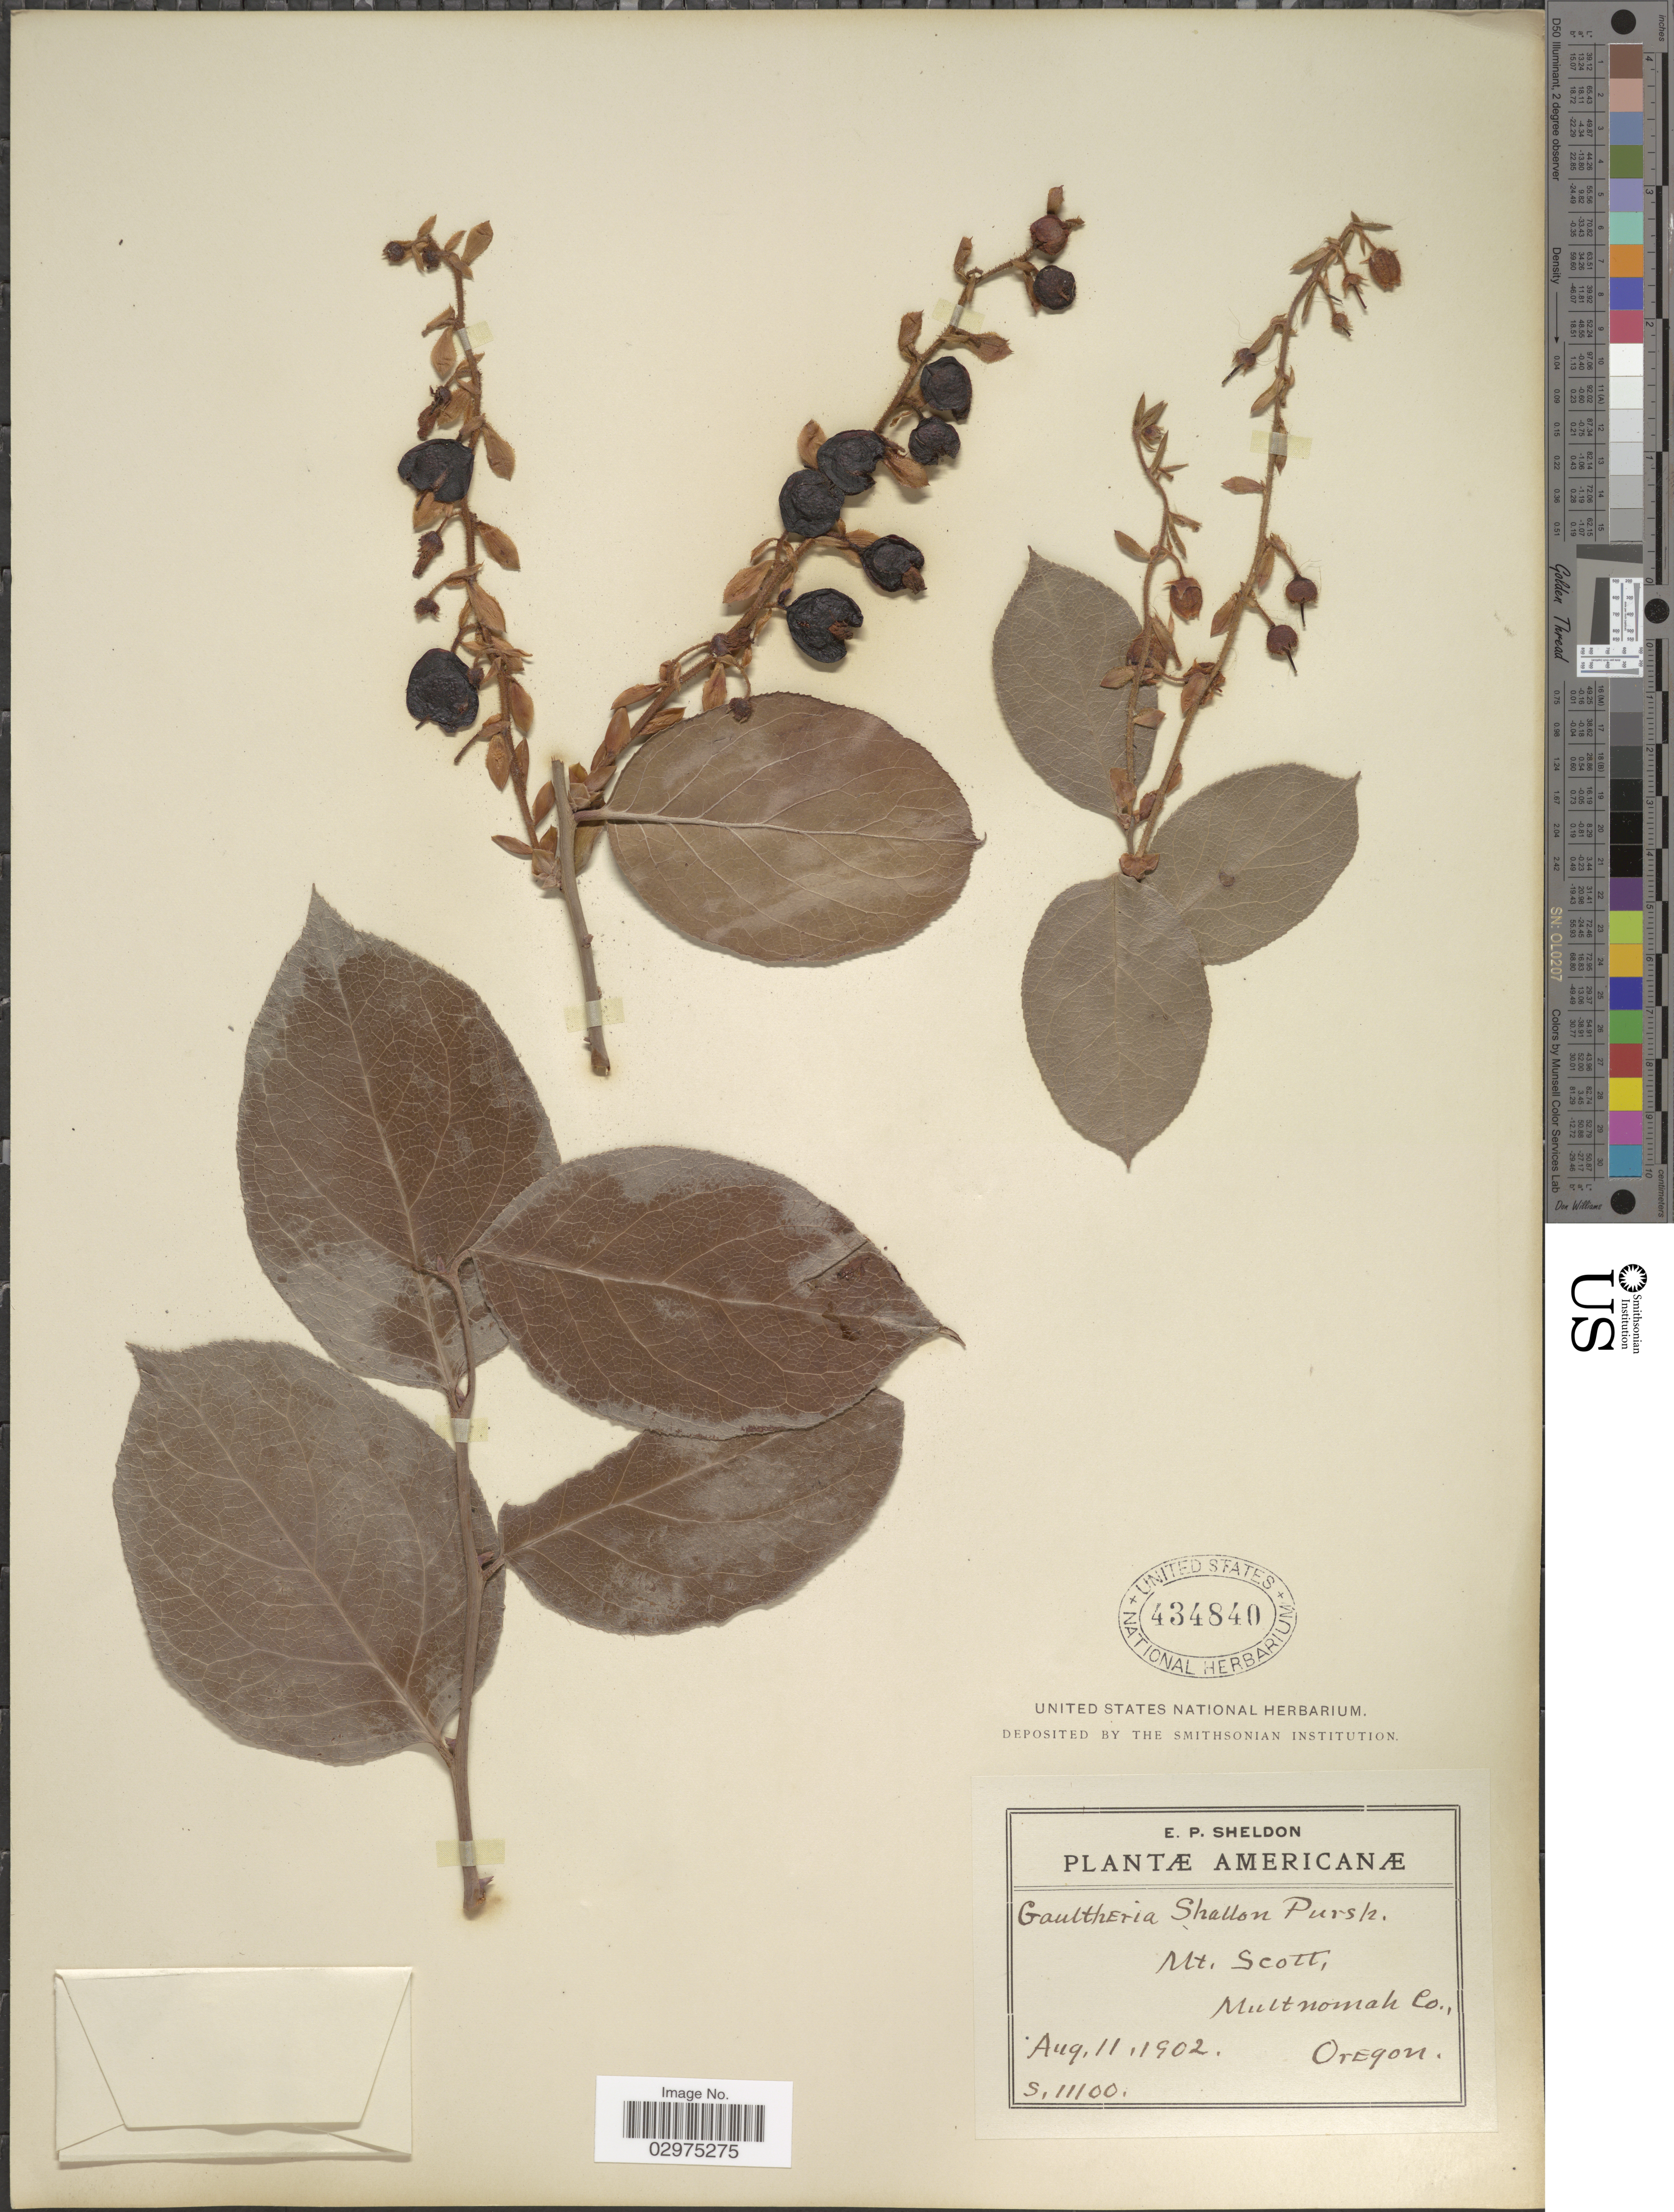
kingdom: Plantae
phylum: Tracheophyta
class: Magnoliopsida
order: Ericales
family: Ericaceae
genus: Gaultheria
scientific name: Gaultheria shallon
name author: Pursh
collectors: E. P. Sheldon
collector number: S,11100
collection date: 1902-08-11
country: United States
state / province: Oregon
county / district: Multnomah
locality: Mt. Scott, Multnomah Co.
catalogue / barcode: US 434840